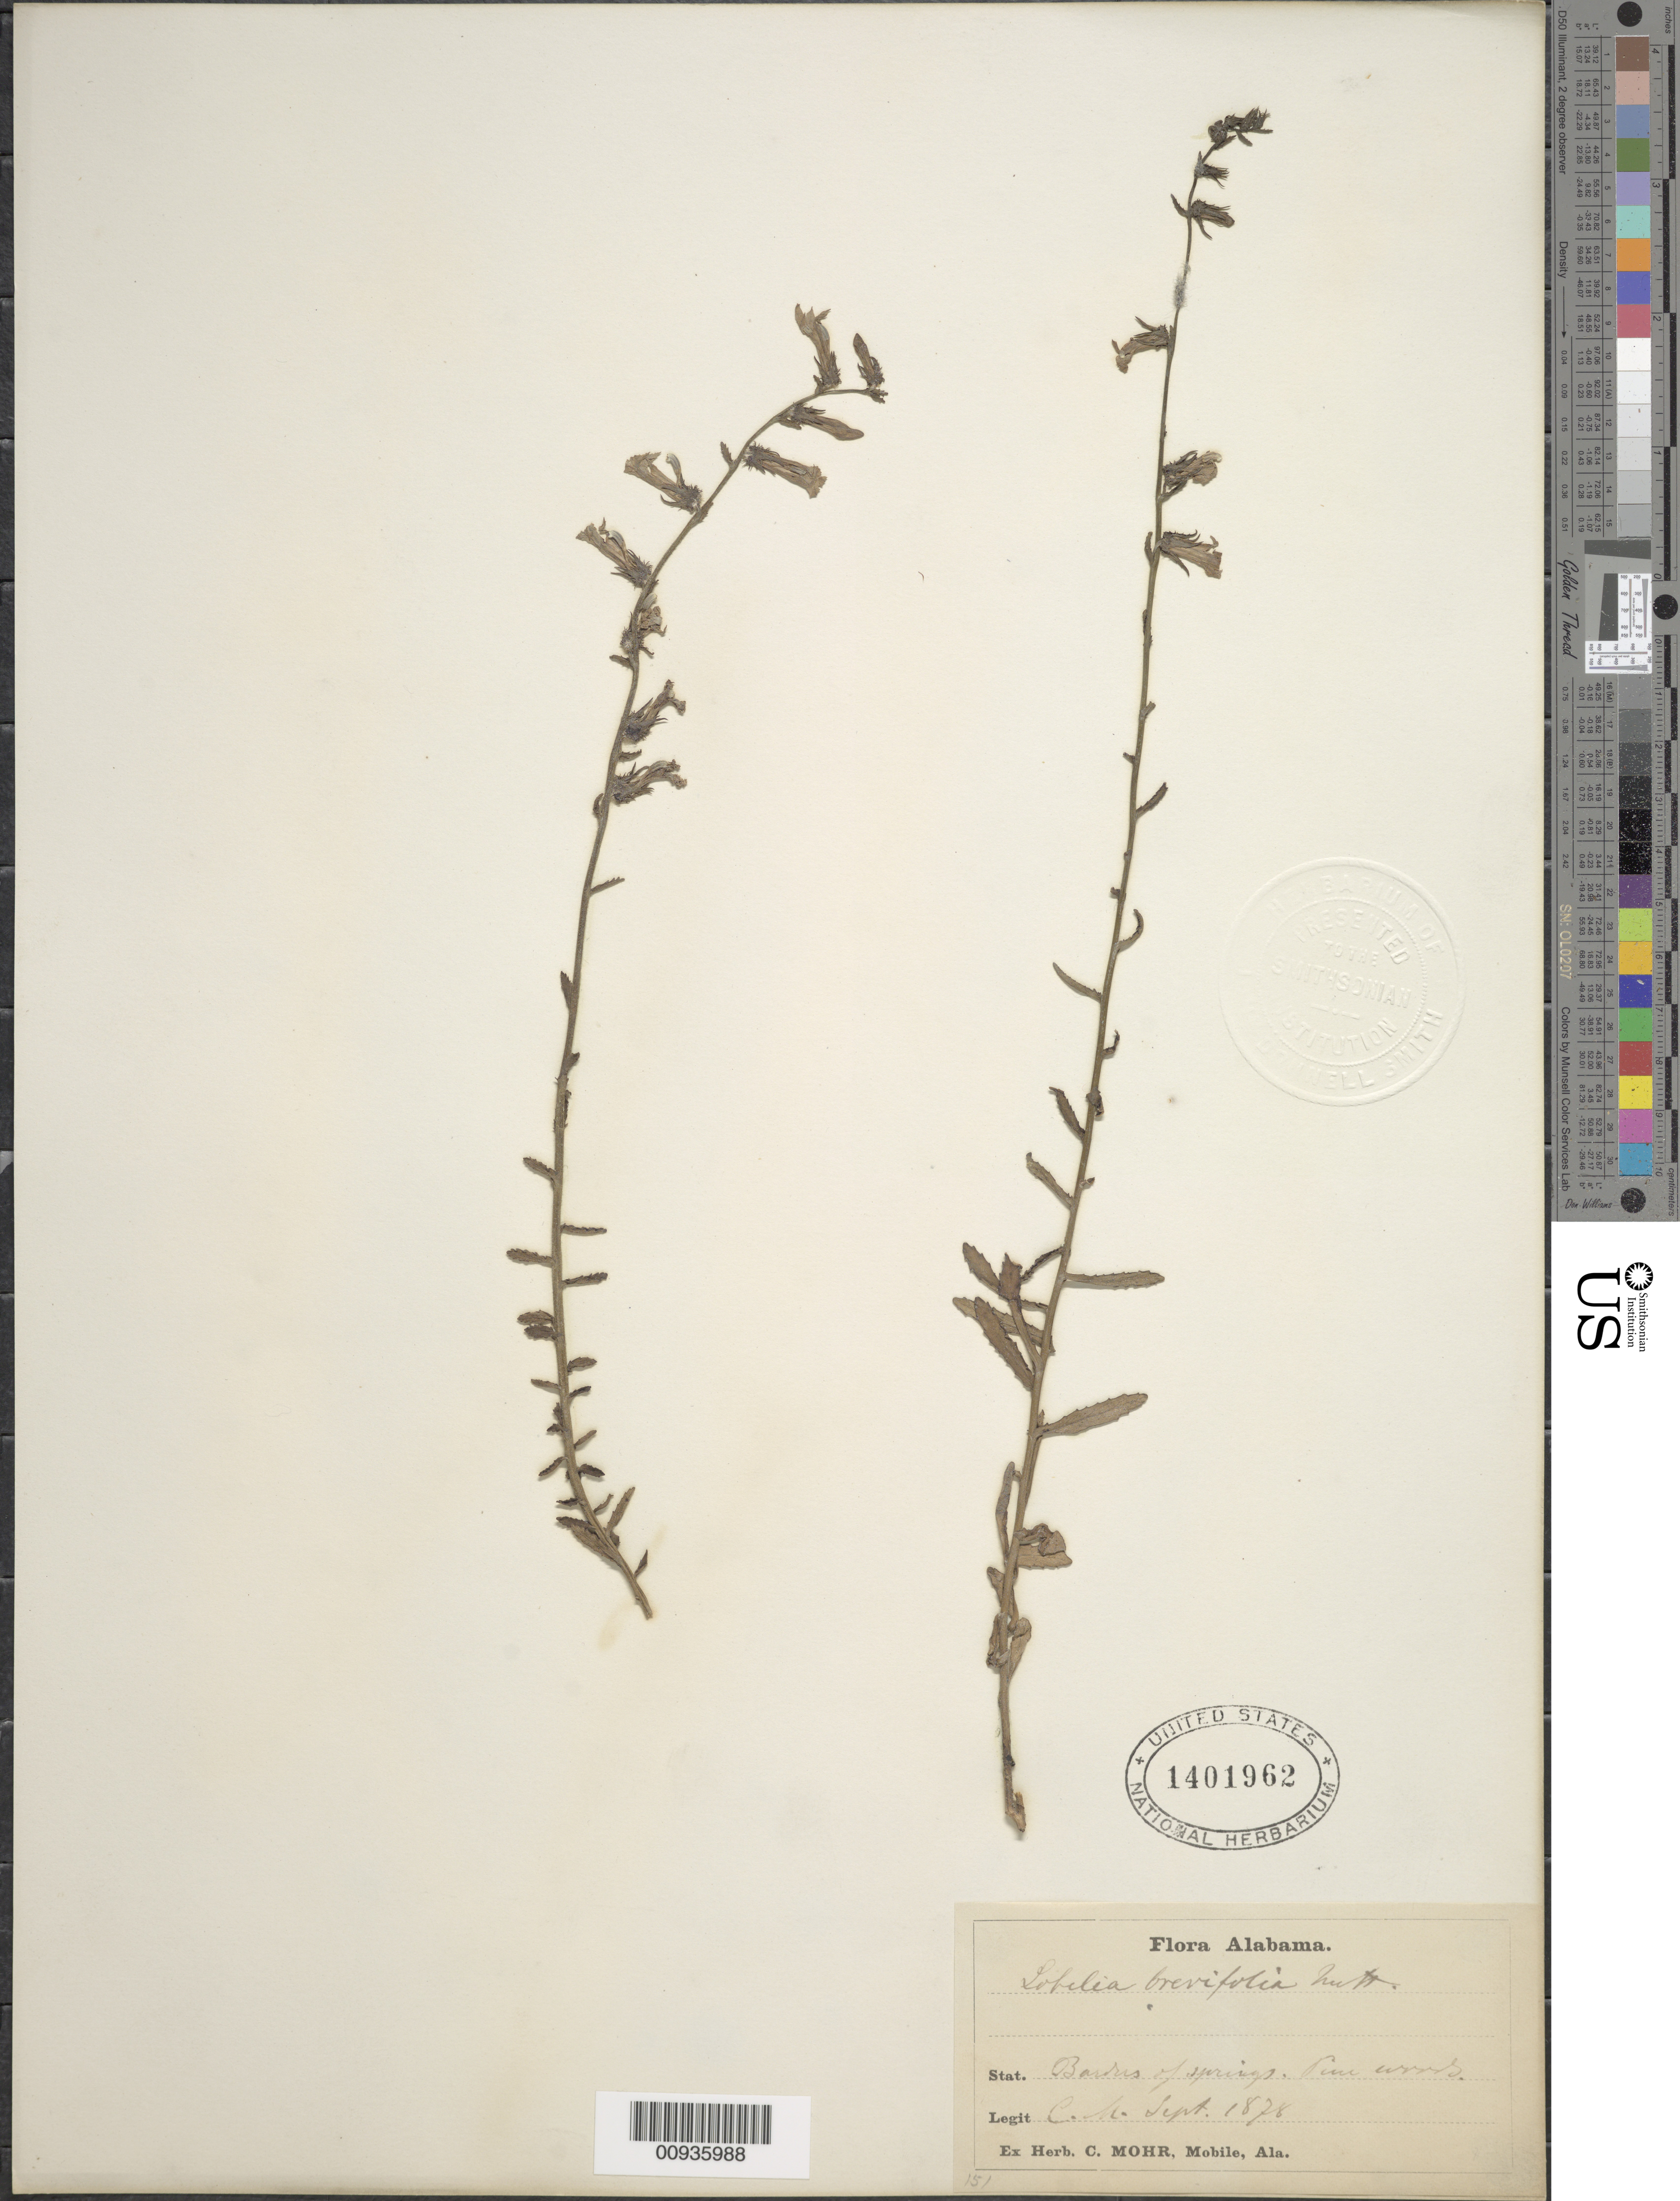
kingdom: Plantae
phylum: Tracheophyta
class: Magnoliopsida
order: Asterales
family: Campanulaceae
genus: Lobelia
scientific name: Lobelia brevifolia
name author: Nutt. ex A. DC.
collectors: C. T. Mohr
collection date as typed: Sep 1878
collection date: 1878-09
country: United States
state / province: Alabama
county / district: Mobile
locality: Mobile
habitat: Borders of springs; pine woods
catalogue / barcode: US 1401962